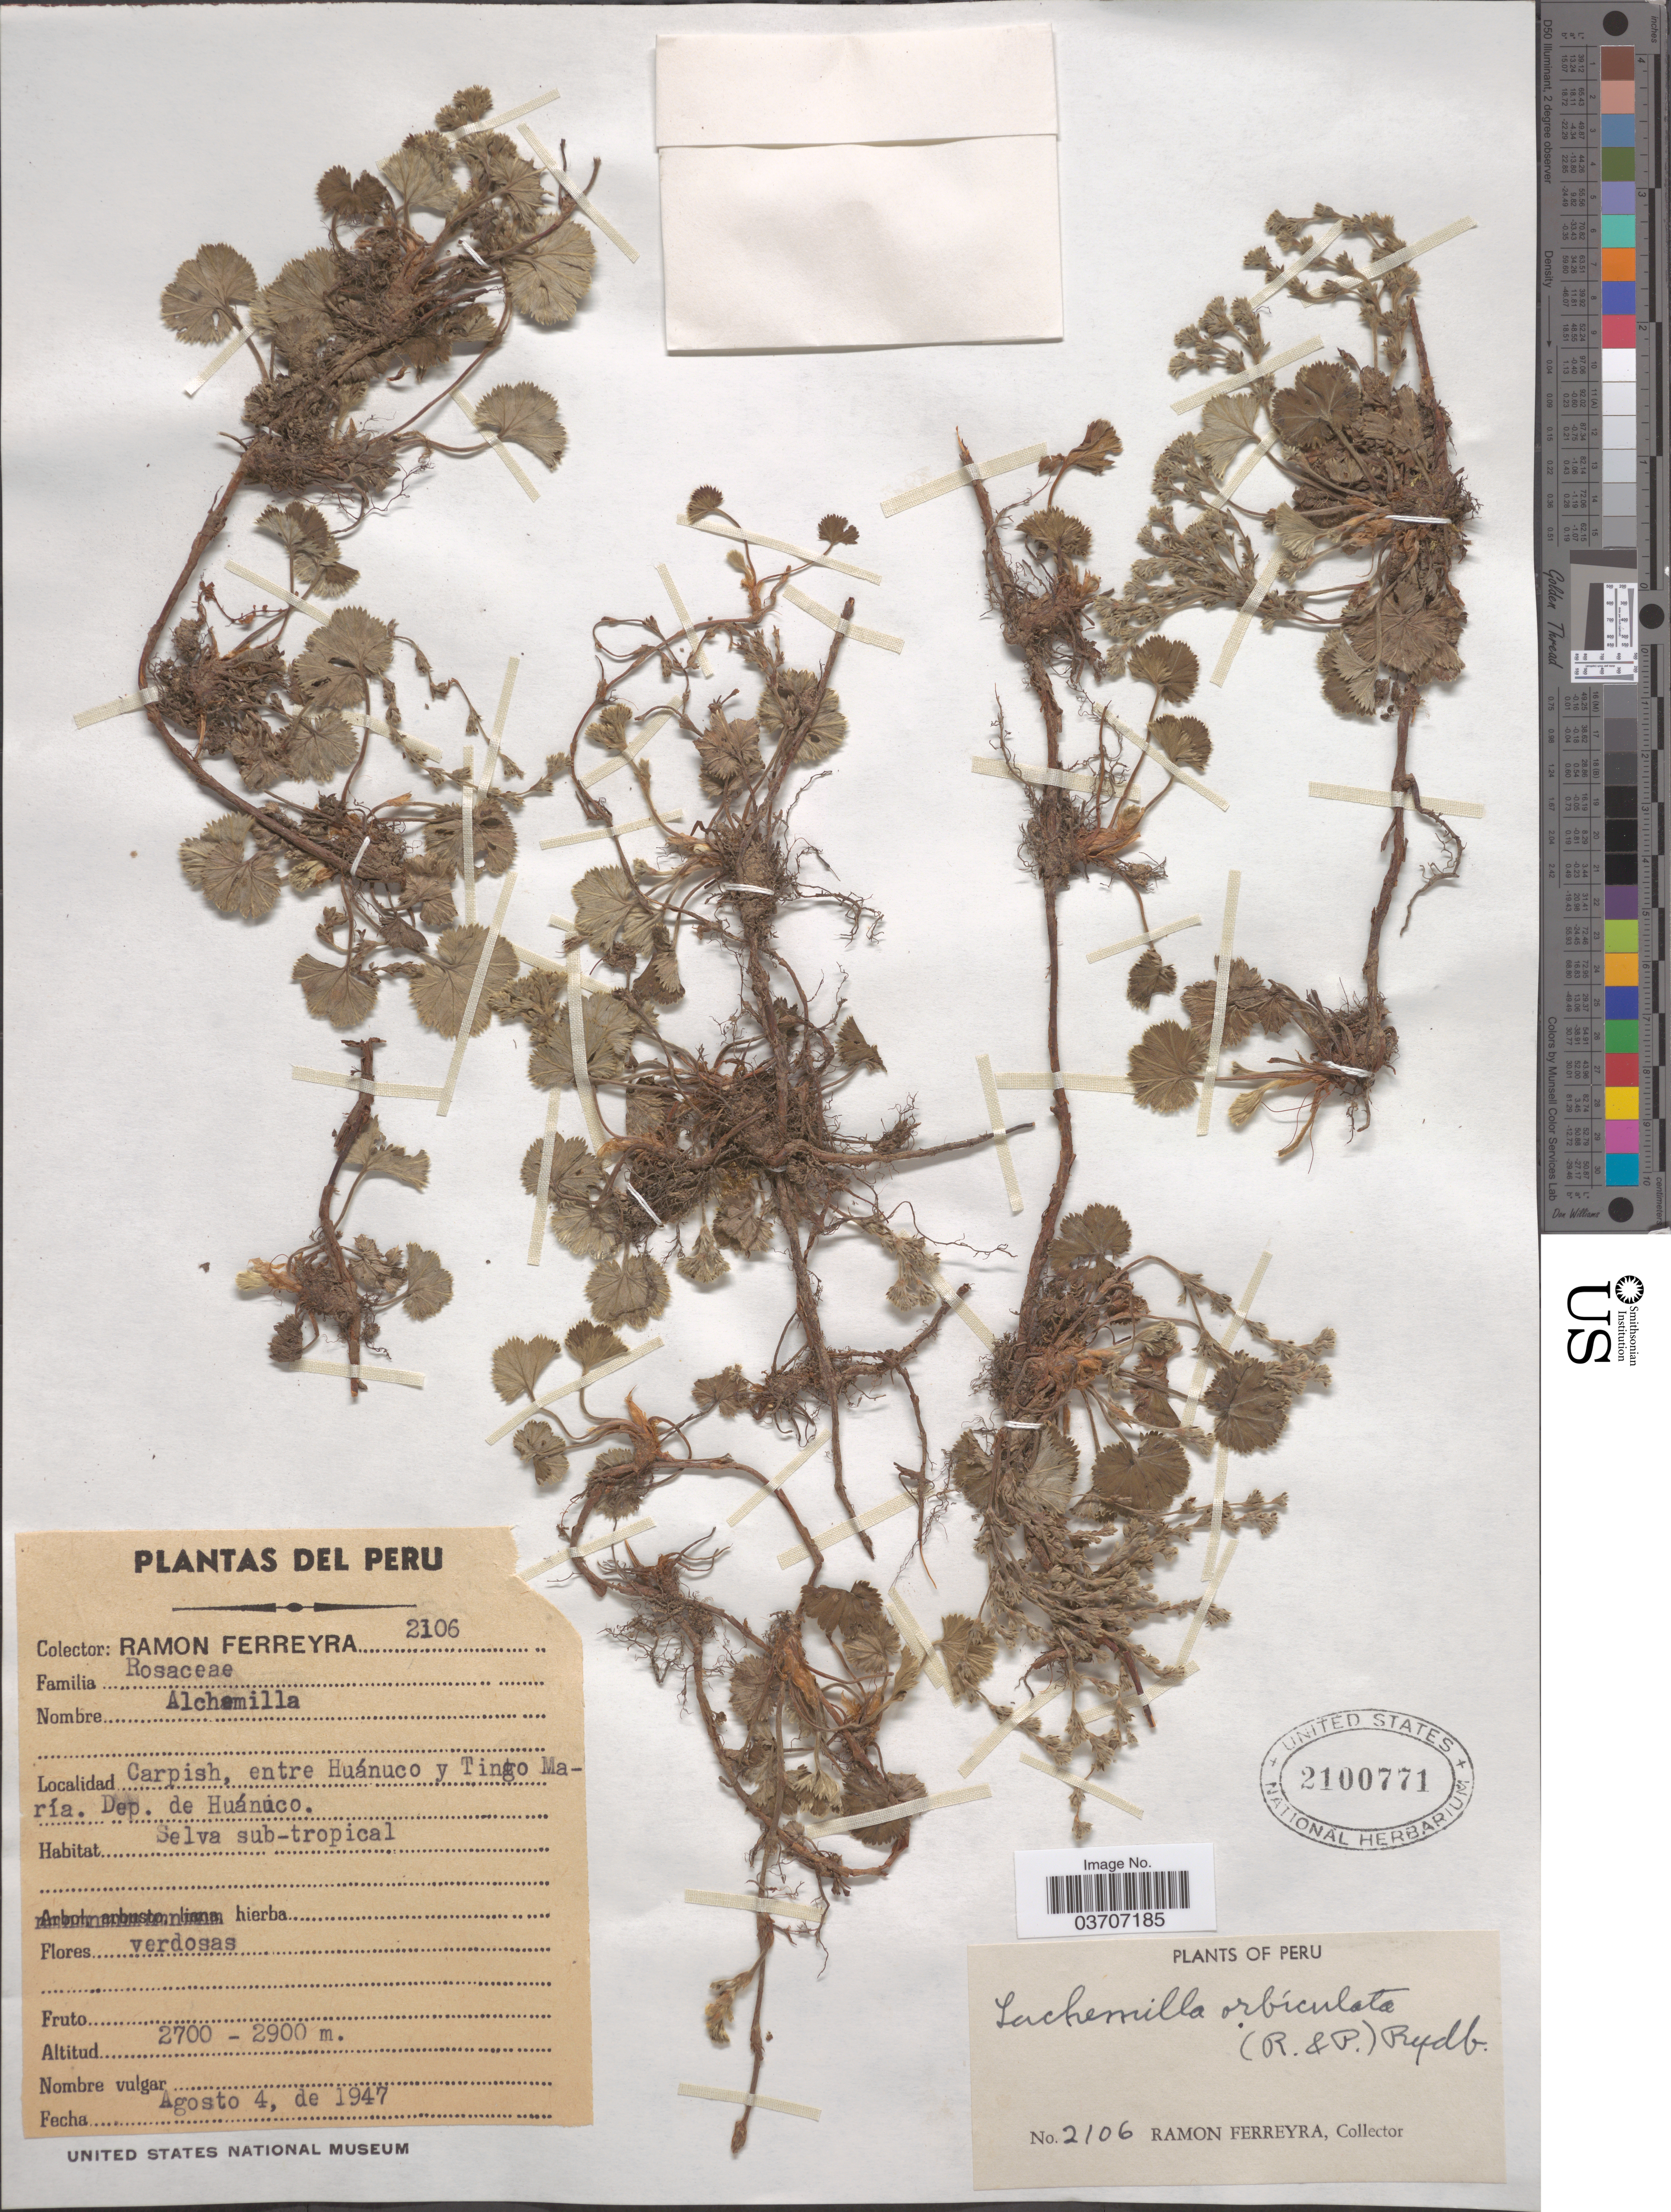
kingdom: Plantae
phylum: Tracheophyta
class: Magnoliopsida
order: Rosales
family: Rosaceae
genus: Lachemilla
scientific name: Lachemilla orbiculata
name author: (Ruiz & Pav.) Rydb.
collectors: R. A. Ferreyra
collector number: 2106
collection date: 1947-08-04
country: Peru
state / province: Huánuco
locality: Carpish, entre Huánuco y Tingo Marí. Dep. de Huánuco.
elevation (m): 2700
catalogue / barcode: US 2100771